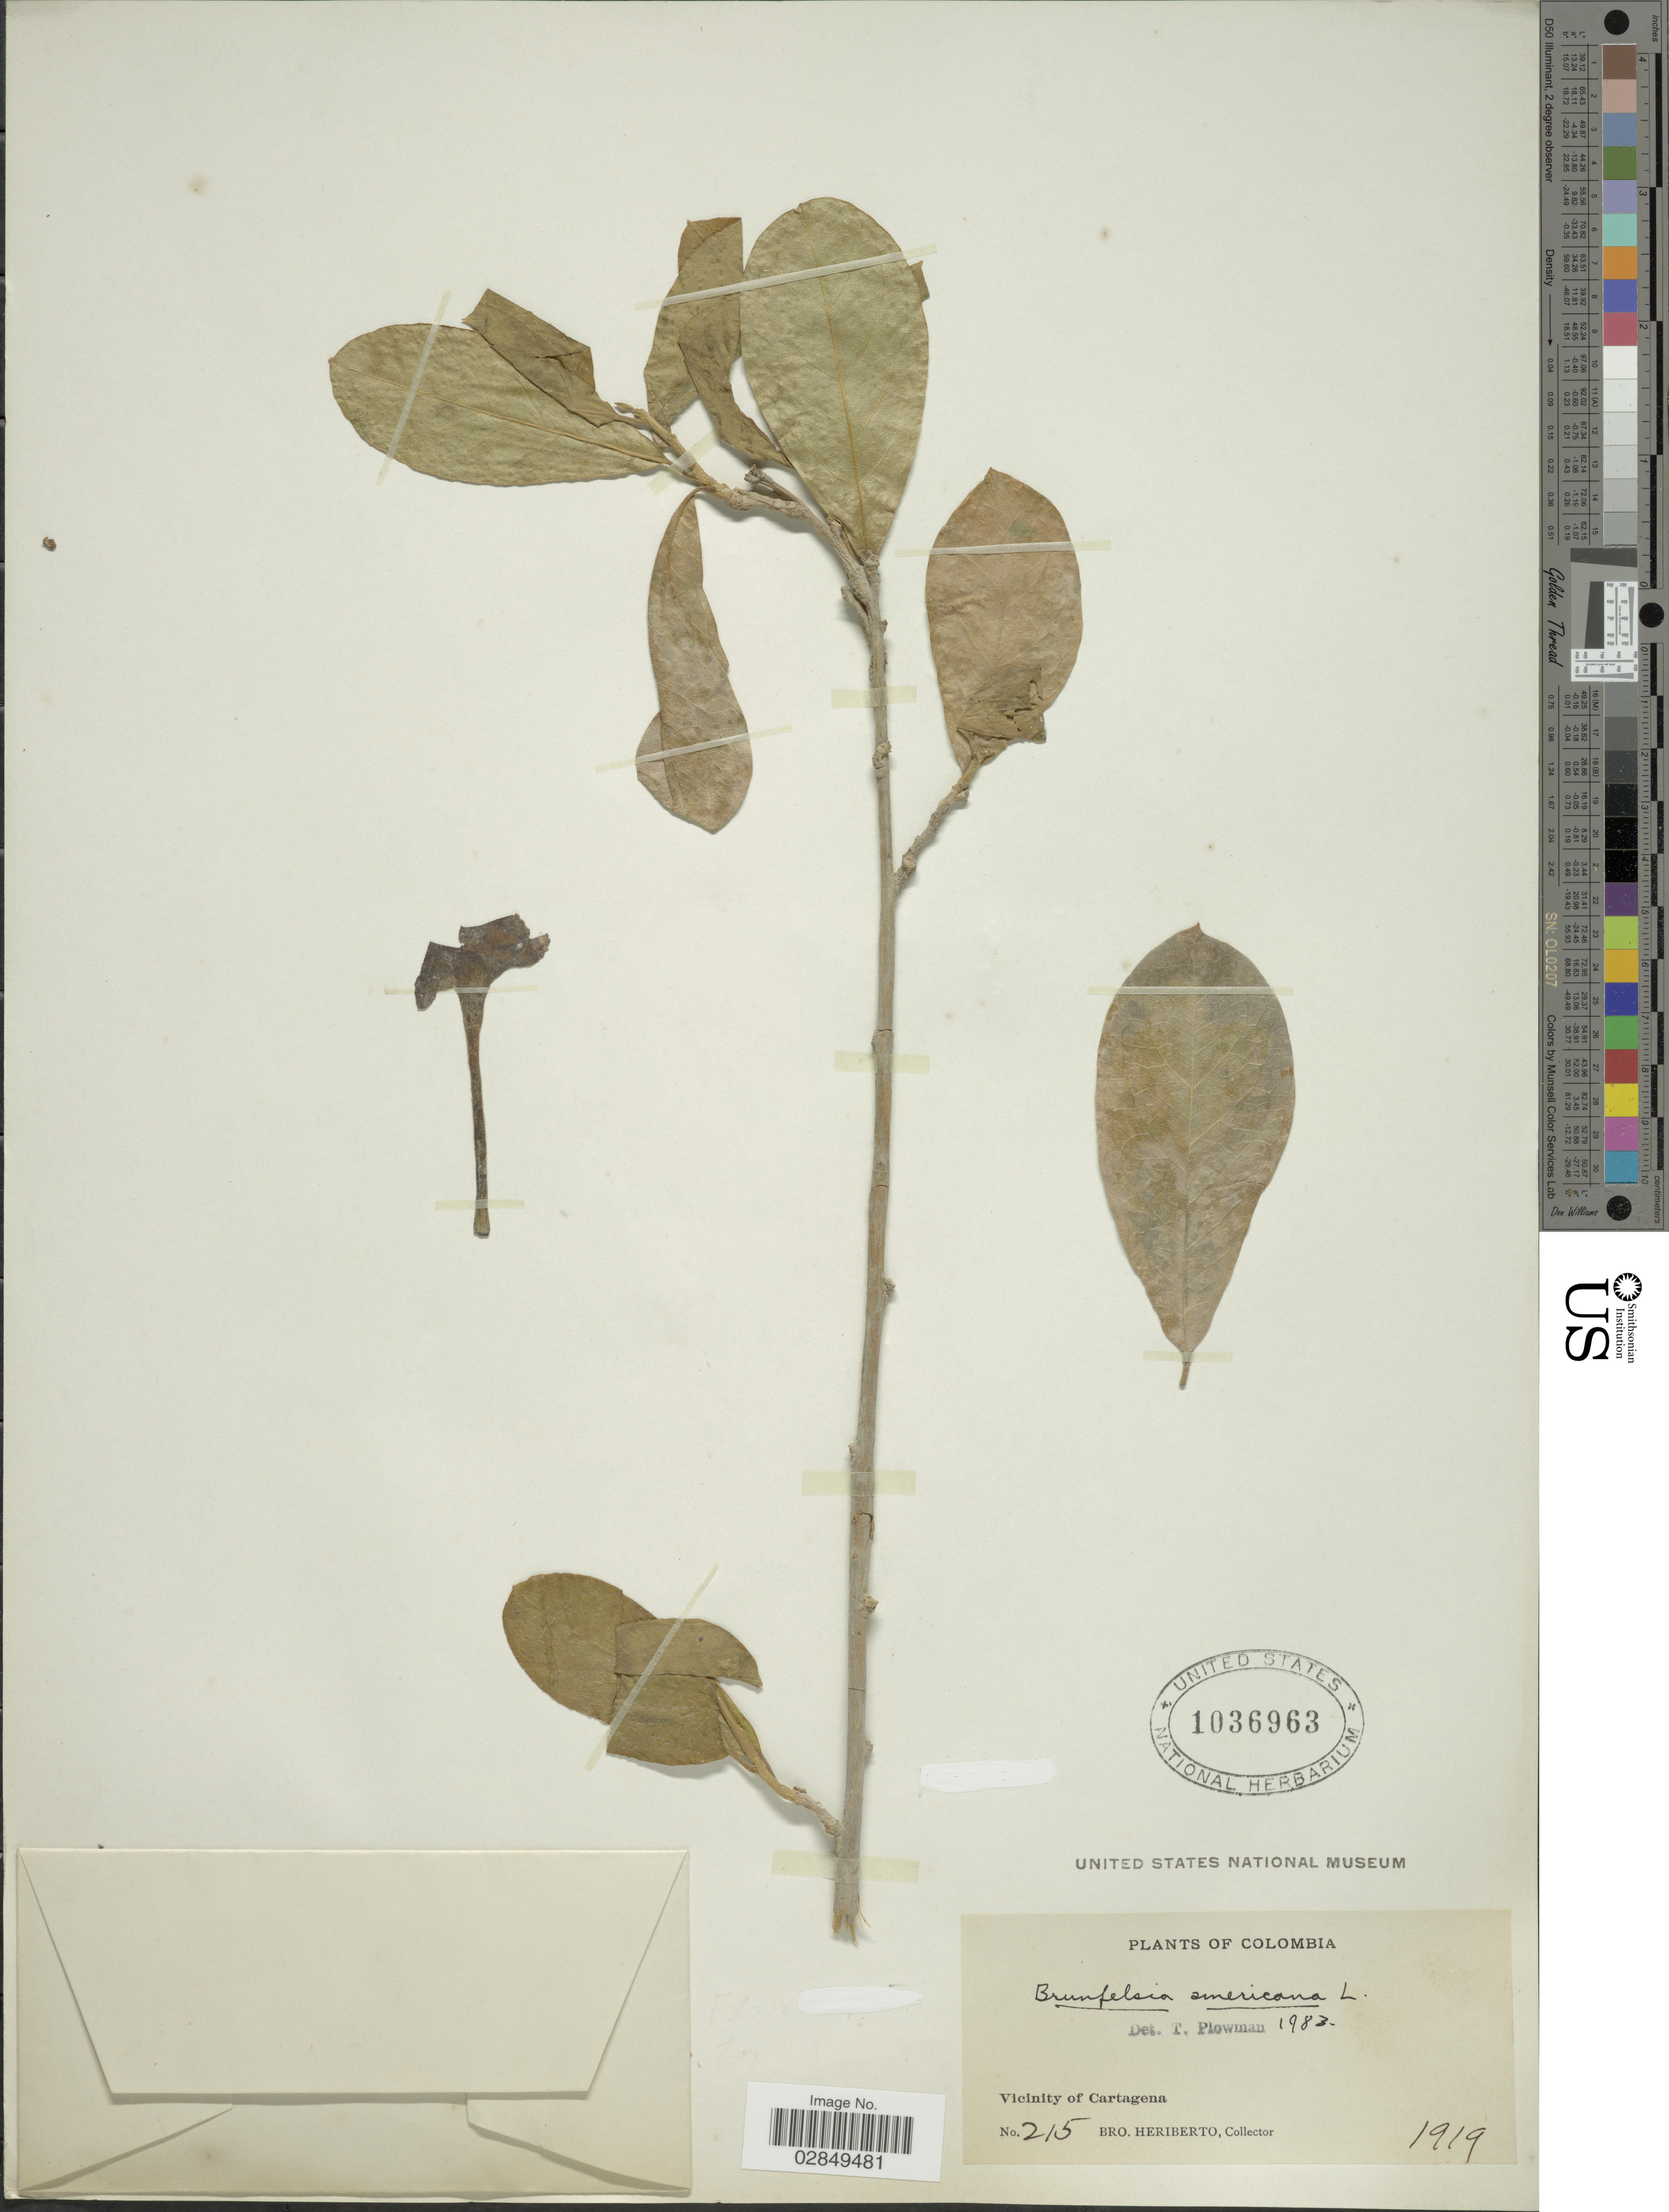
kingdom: Plantae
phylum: Tracheophyta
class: Magnoliopsida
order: Solanales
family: Solanaceae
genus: Brunfelsia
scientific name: Brunfelsia americana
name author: L.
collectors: B. Heriberto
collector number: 215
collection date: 1919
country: Colombia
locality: Vicinity of Cartagena.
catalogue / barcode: US 1036963